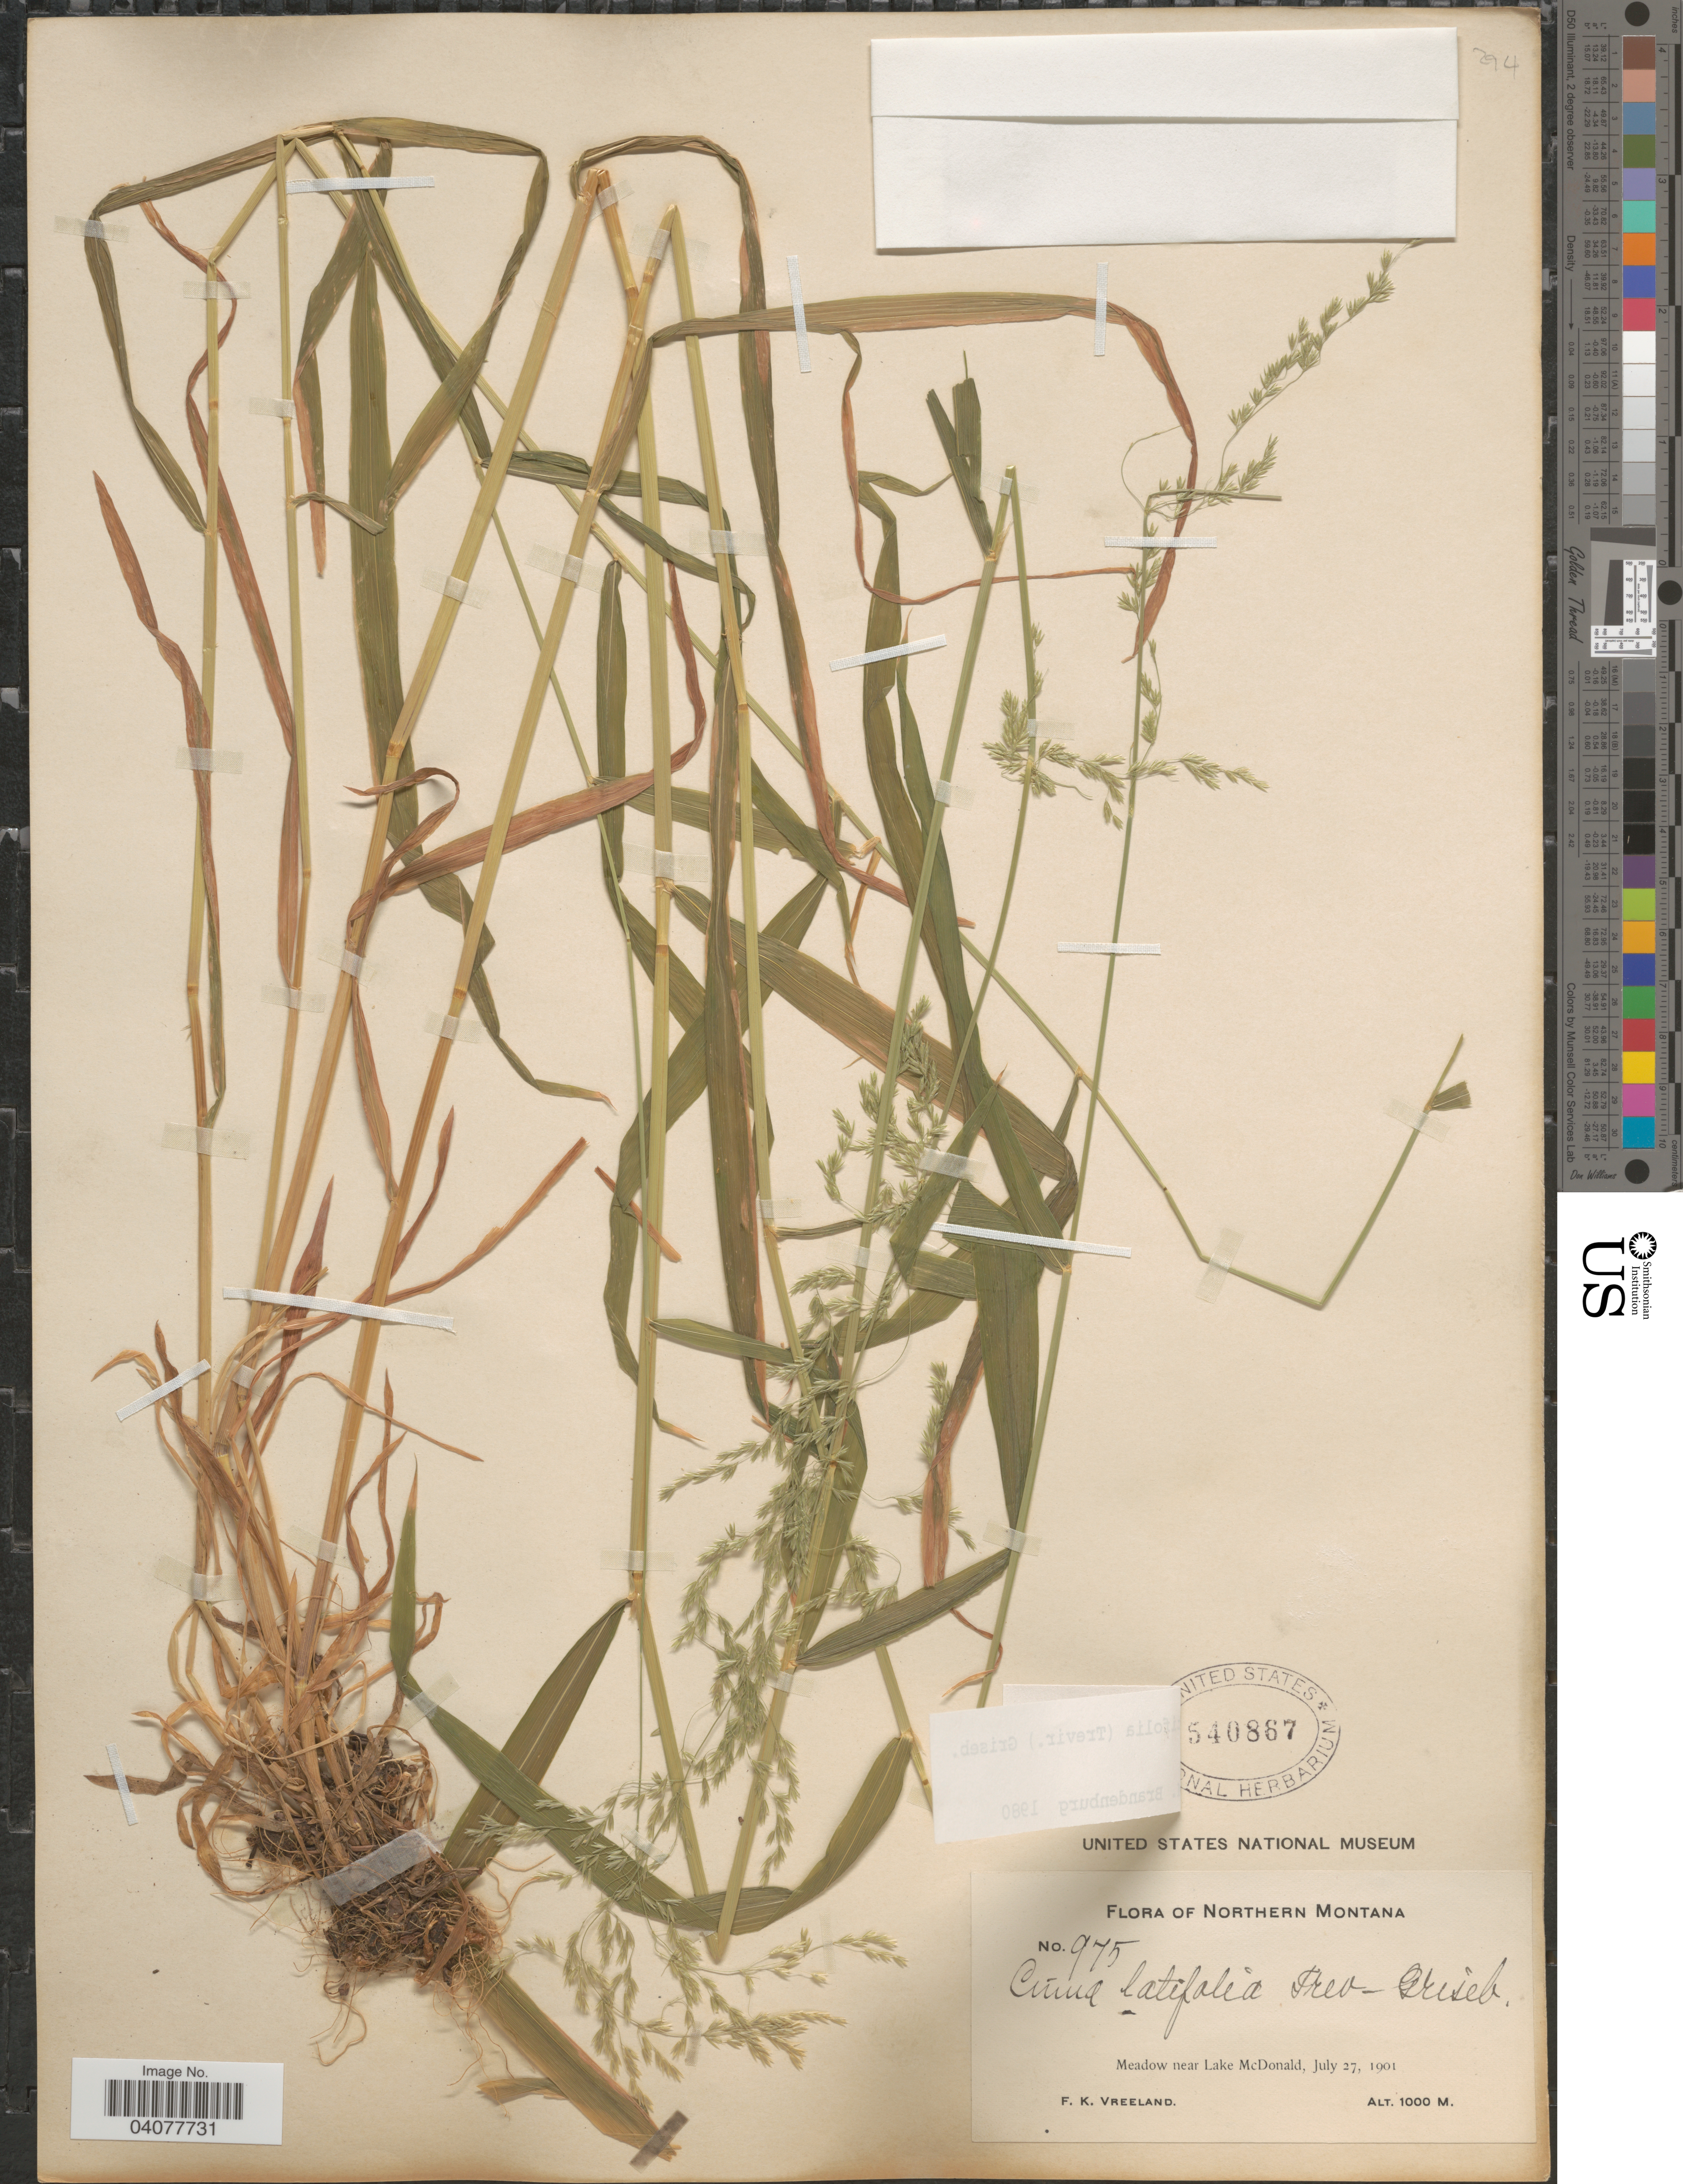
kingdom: Plantae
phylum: Tracheophyta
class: Liliopsida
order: Poales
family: Poaceae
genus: Cinna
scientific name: Cinna latifolia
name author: (Trevir. ex Goeppert) Griseb.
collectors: F. Vreeland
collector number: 975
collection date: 1901-07-27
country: United States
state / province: Montana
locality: Northern Montana. Meadow near Lake McDonald.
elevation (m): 1000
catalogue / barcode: US 540867